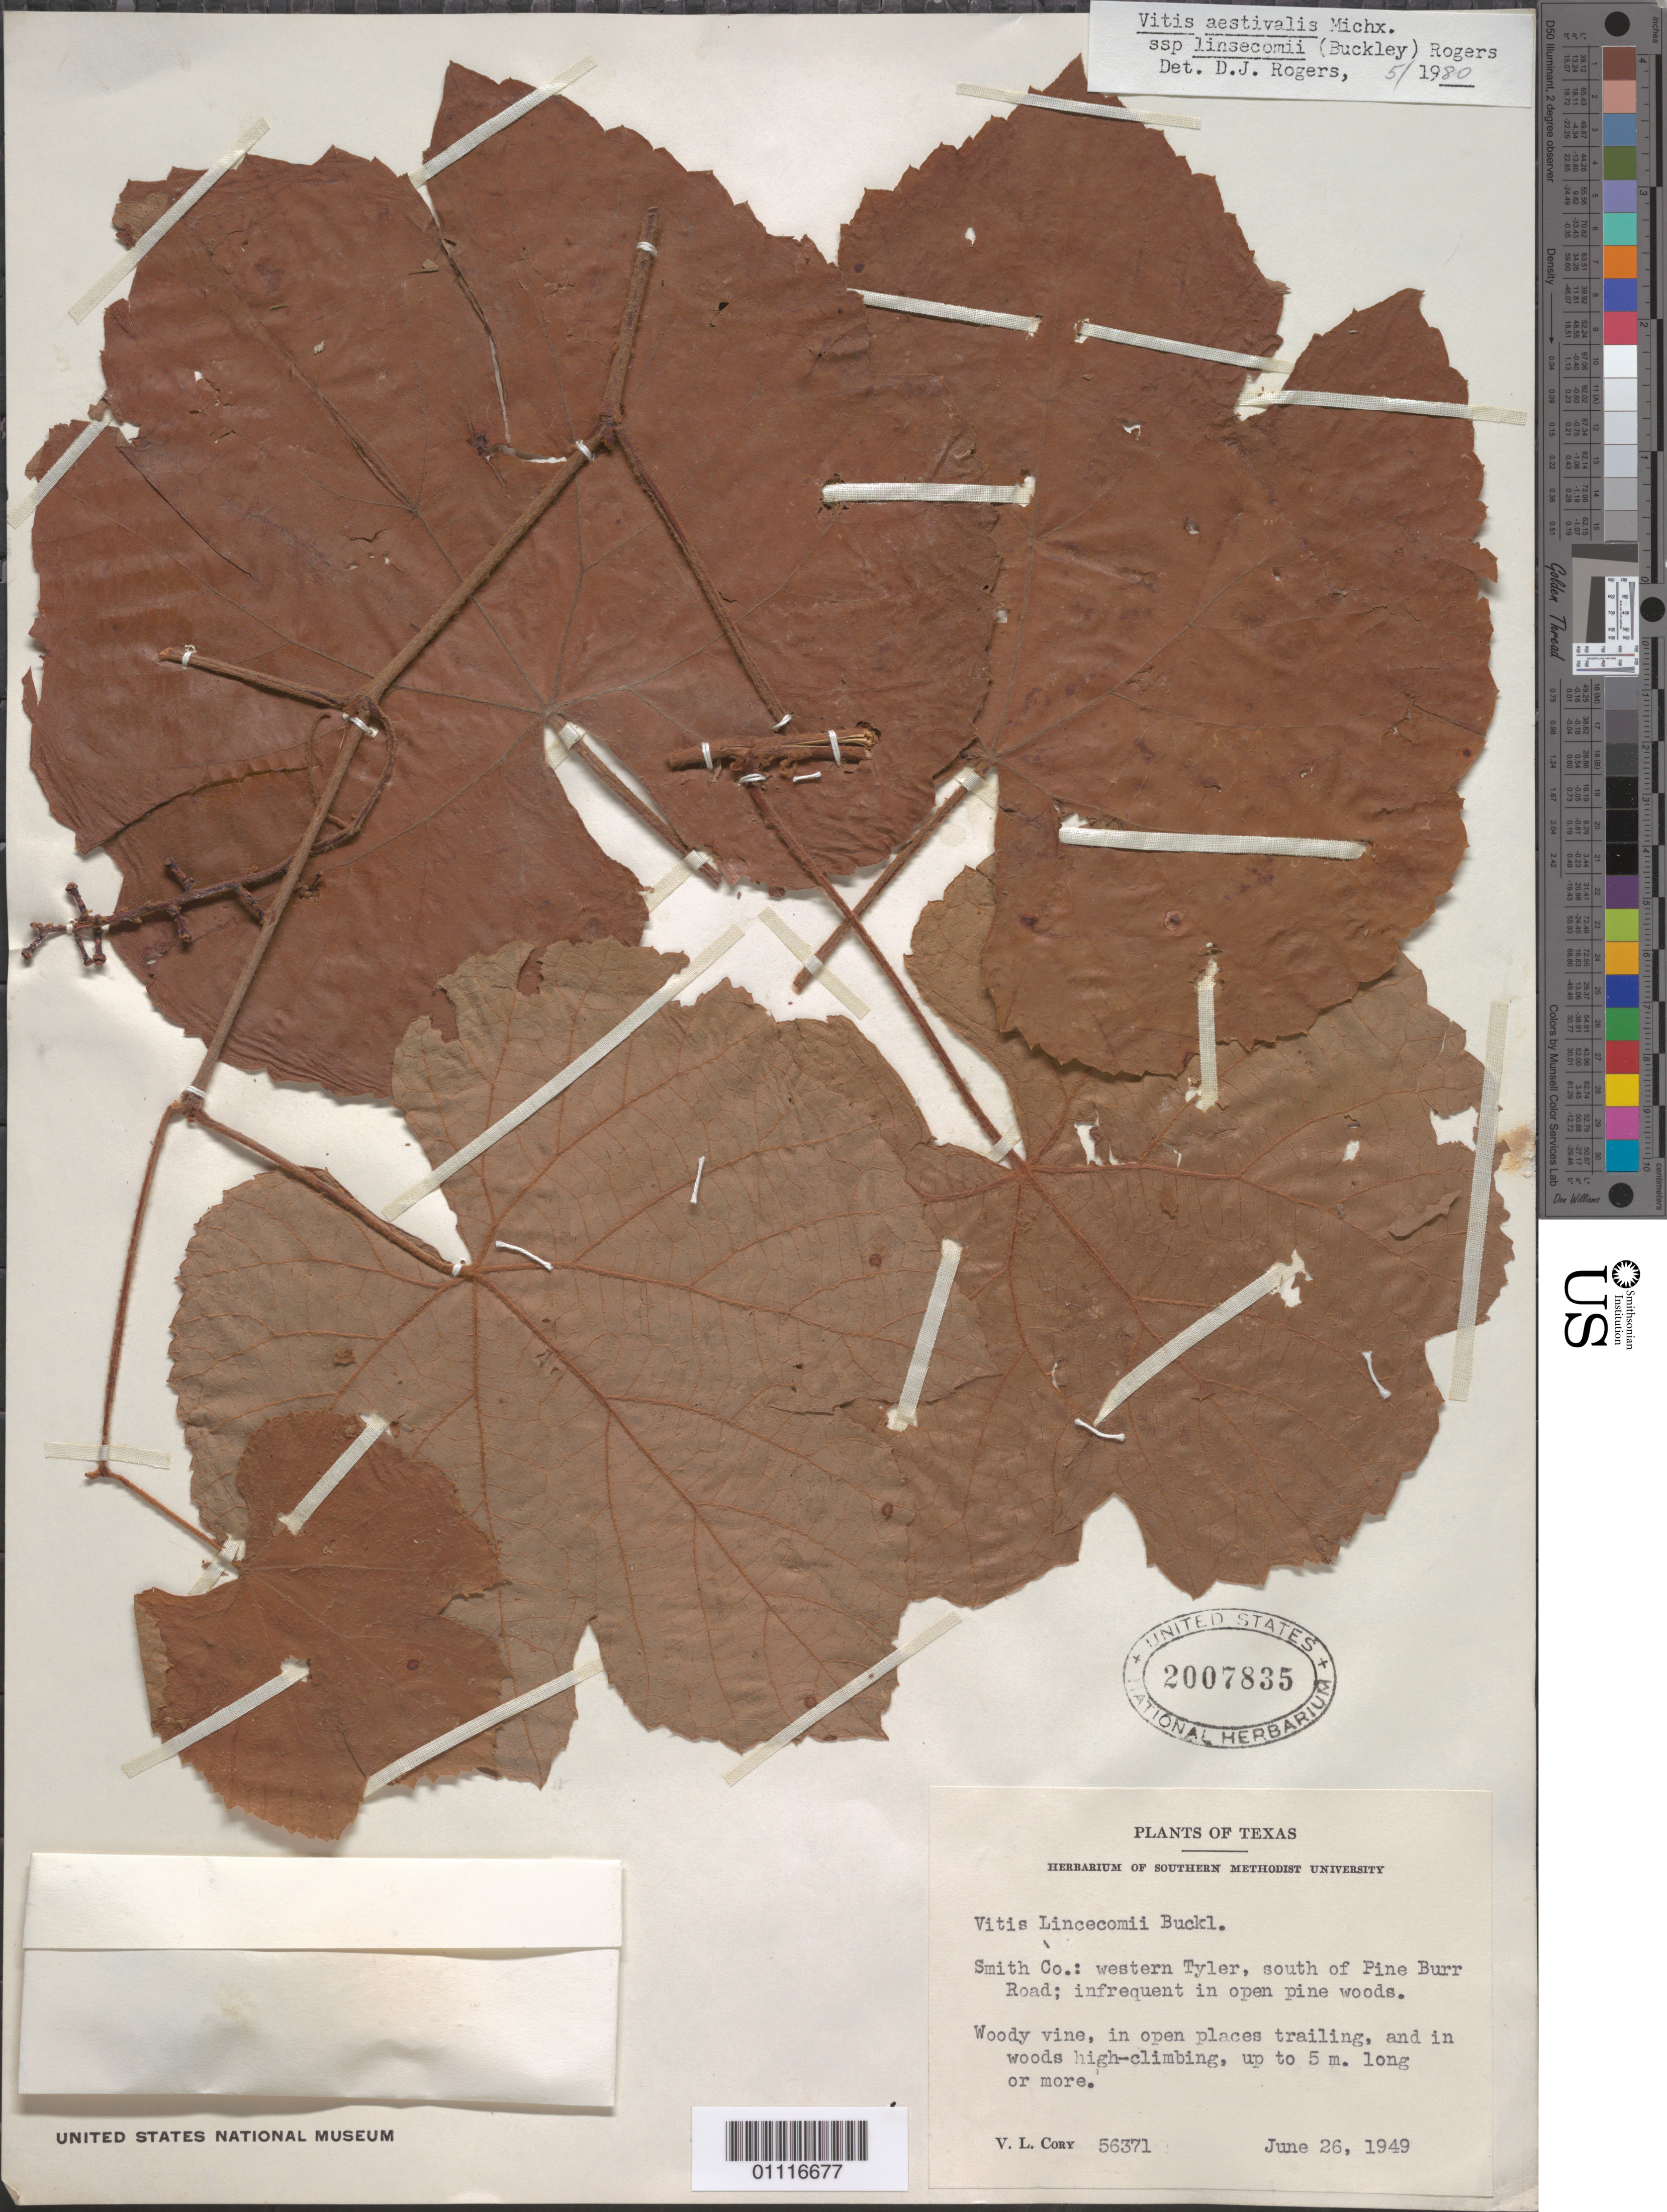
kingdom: Plantae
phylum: Tracheophyta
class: Magnoliopsida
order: Vitales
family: Vitaceae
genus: Vitis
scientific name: Vitis aestivalis subsp. linsecomii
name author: D.J. Rogers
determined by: Rogers, D. J.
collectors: V. Cory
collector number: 56371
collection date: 1949-06-26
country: United States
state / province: Texas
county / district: Smith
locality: Western Tyler, south of Pine Burr Road; infrequent in open pine woods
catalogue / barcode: US 2007835